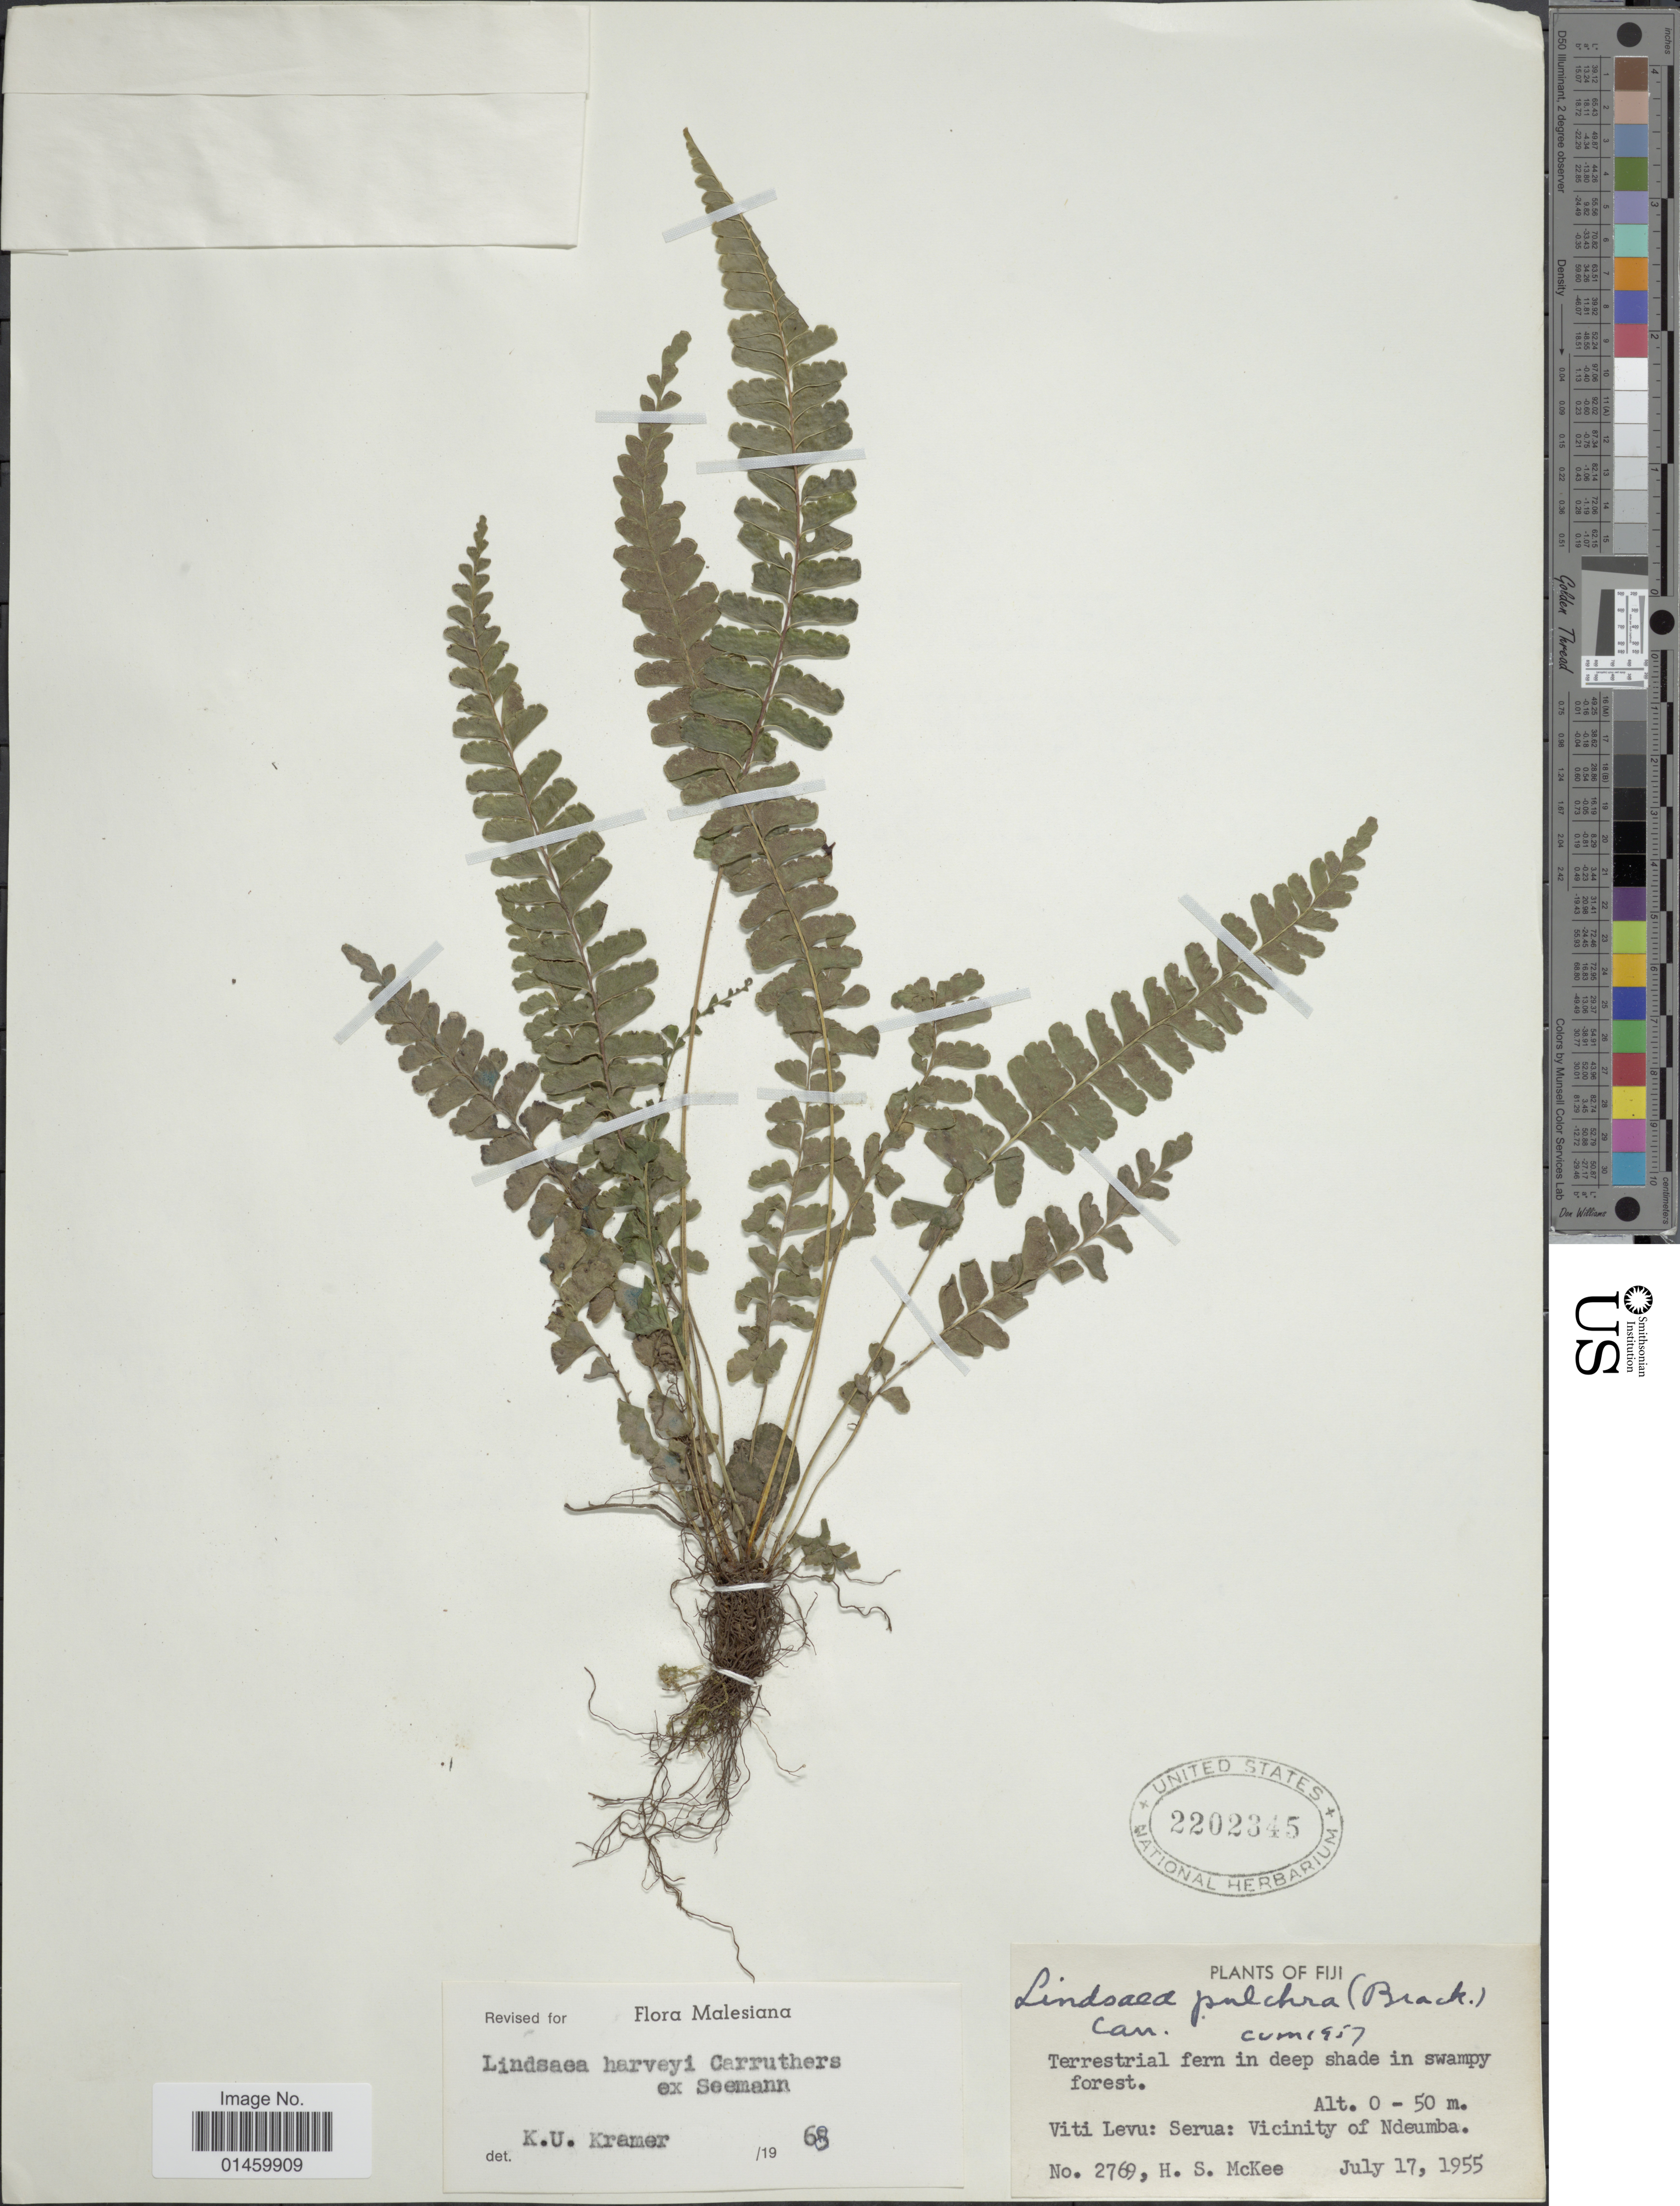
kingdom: Plantae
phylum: Tracheophyta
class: Polypodiopsida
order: Polypodiales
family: Lindsaeaceae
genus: Lindsaea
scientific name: Lindsaea harveyi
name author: Carruth. ex Seem.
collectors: H. S. McKee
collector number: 2769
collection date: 1955-07-17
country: Fiji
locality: Viti Levu: Serua: Vicinity of Ndeumba.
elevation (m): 0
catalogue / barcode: US 2202345